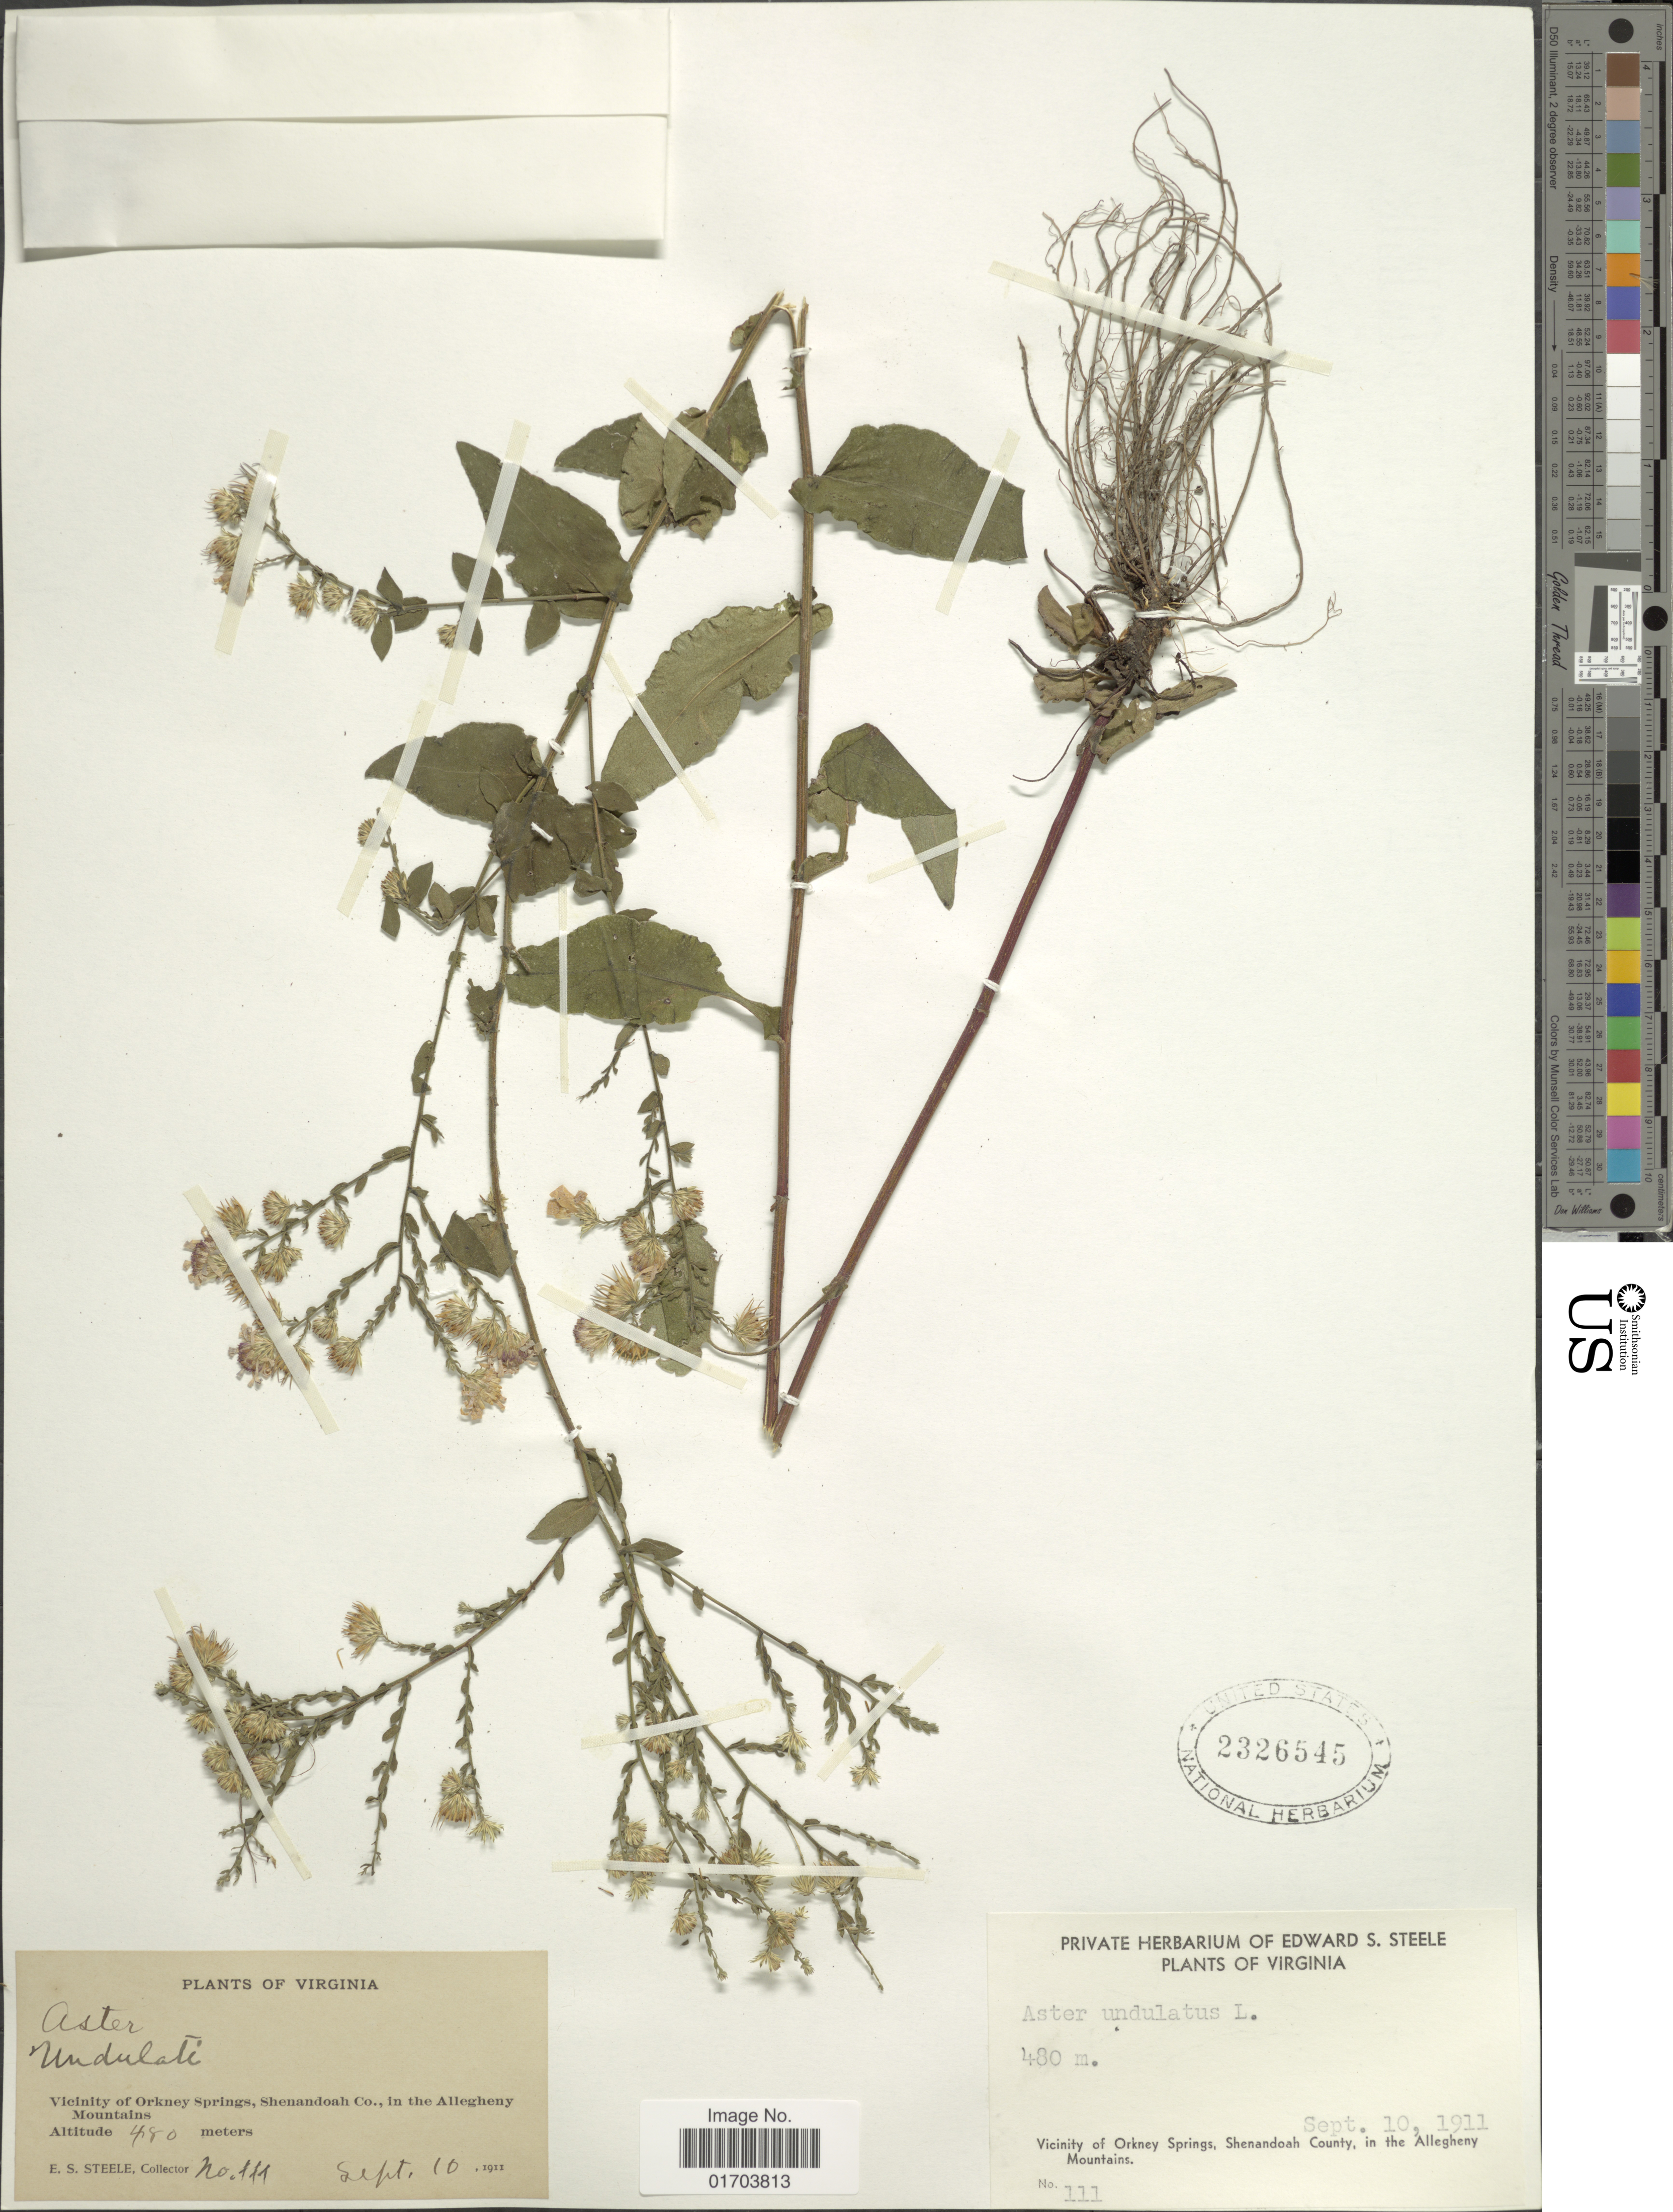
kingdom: Plantae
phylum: Tracheophyta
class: Magnoliopsida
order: Asterales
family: Asteraceae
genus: Symphyotrichum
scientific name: Symphyotrichum undulatum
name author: (L.) G.L. Nesom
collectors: E. Steele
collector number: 111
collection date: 1911-09-10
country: United States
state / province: Virginia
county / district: Shenandoah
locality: Vicinity of Orkney Springs, Shenandoah Co., in the Allegheny Mountains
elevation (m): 480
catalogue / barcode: US 2326545